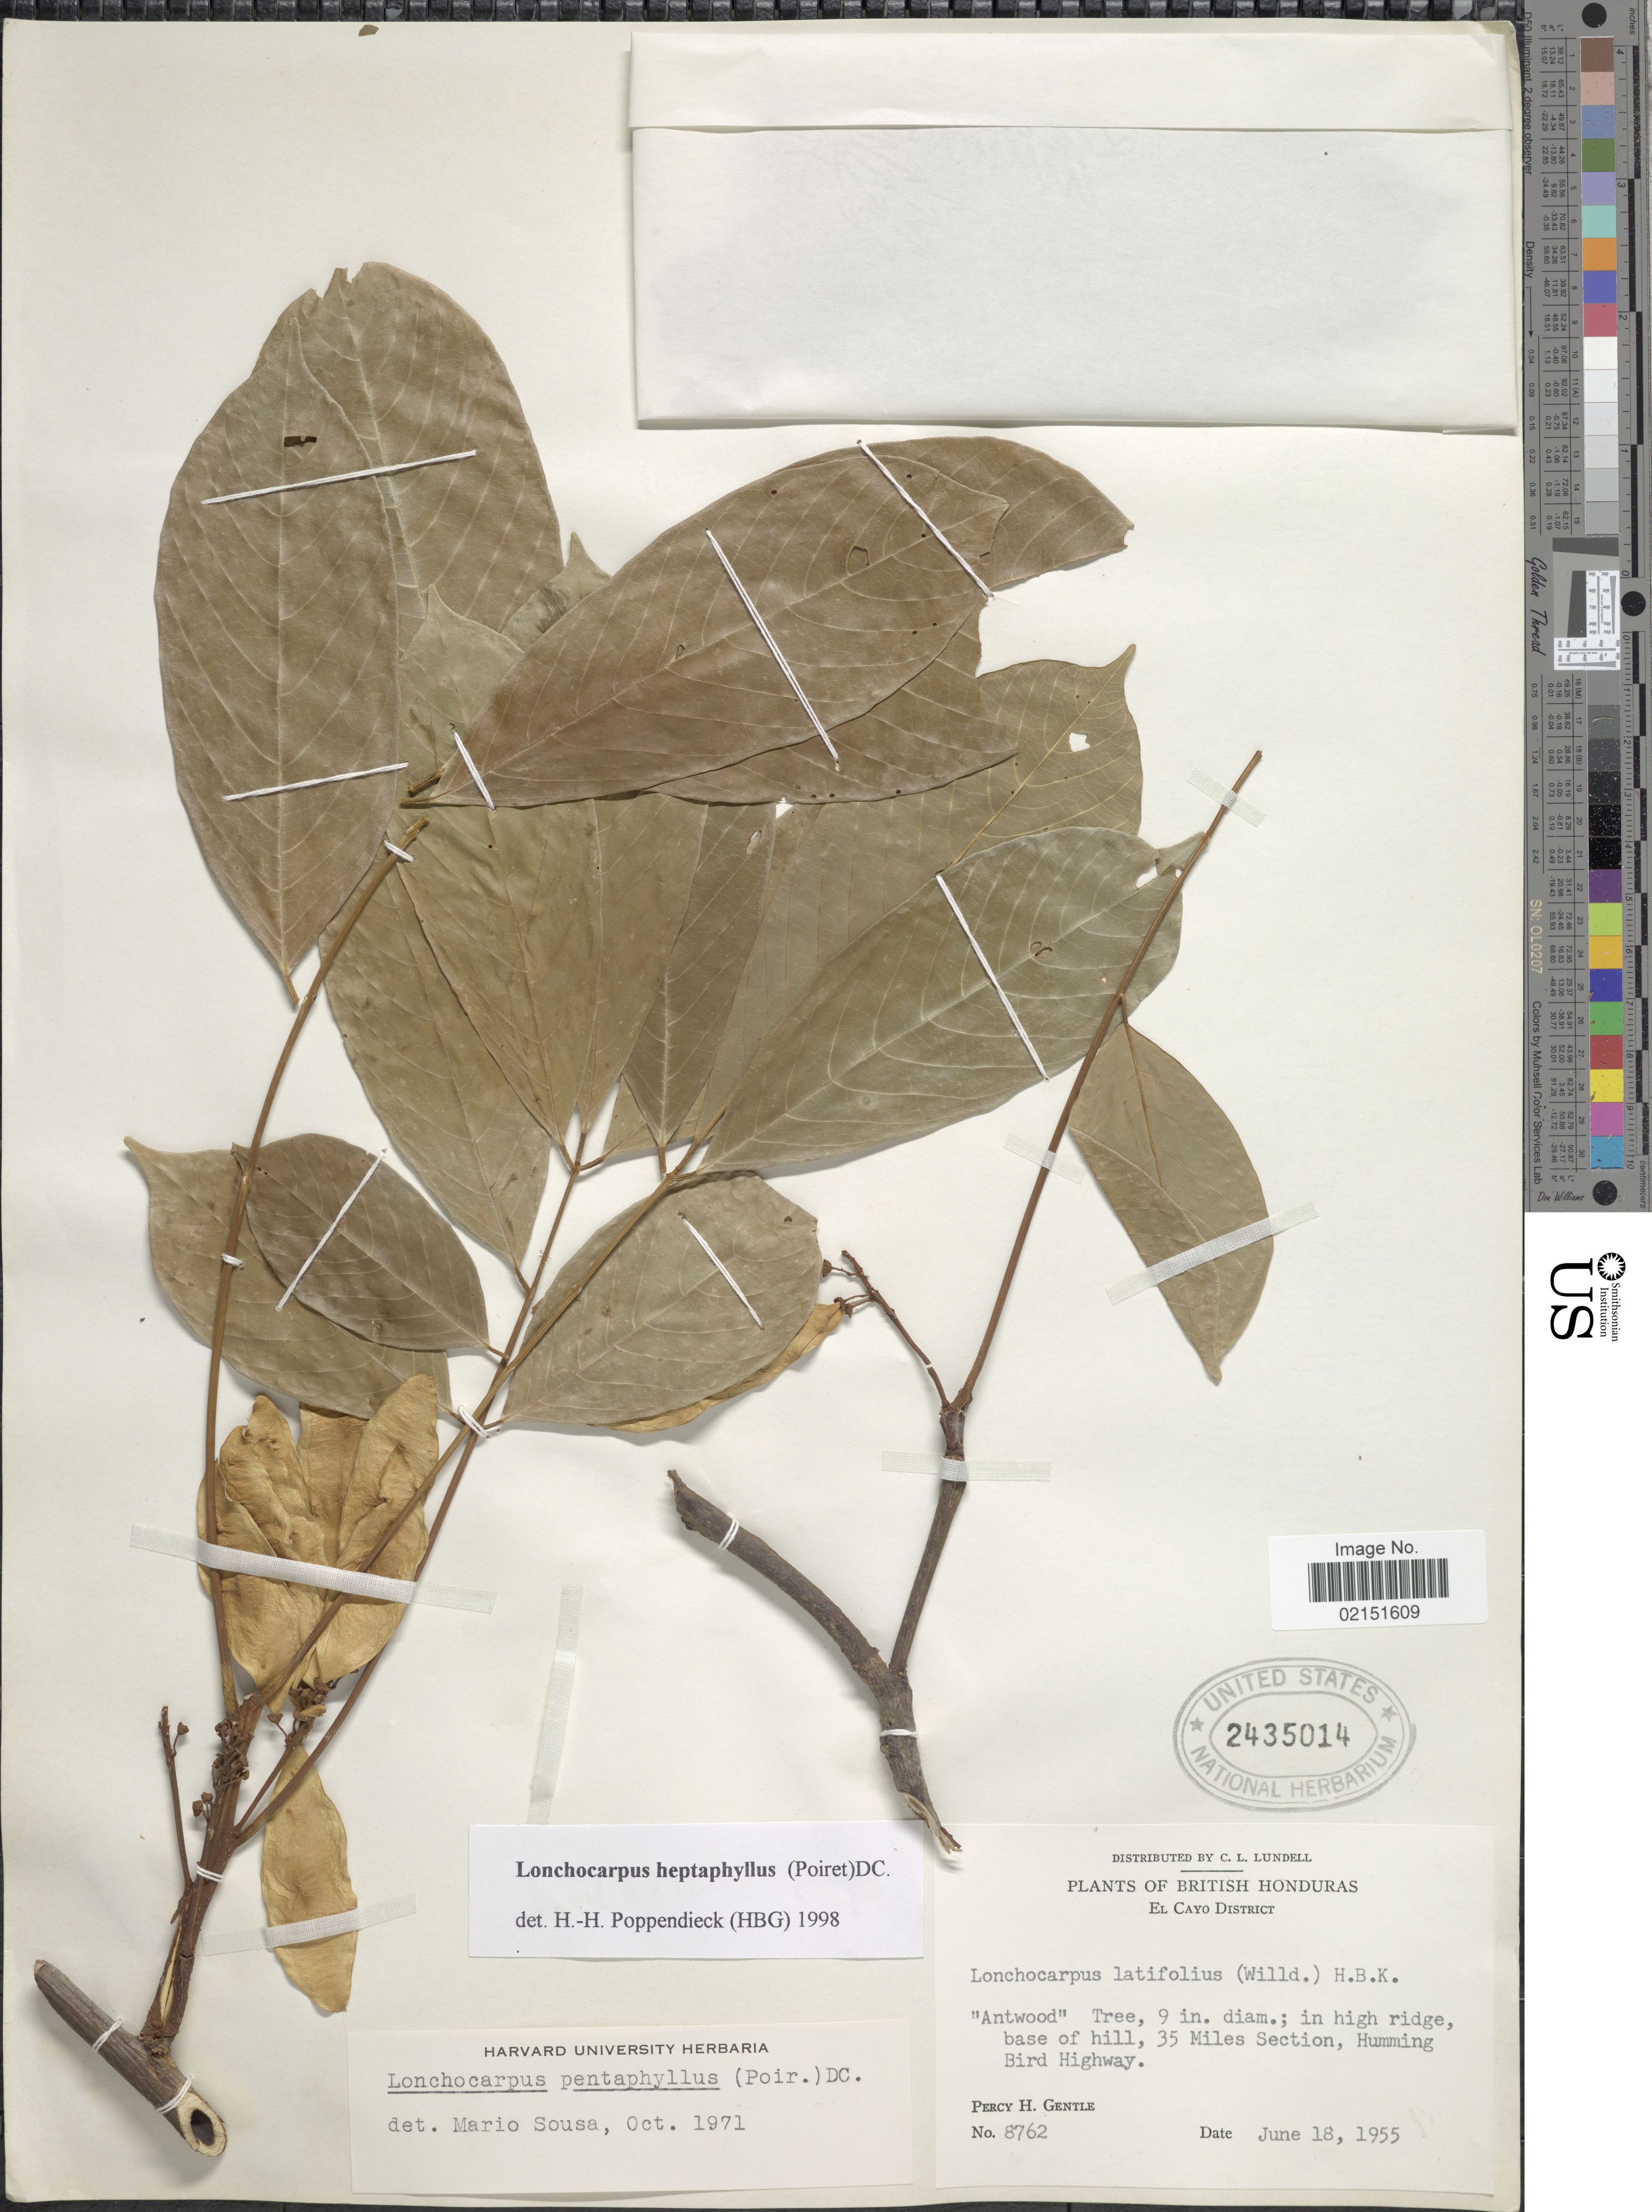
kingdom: Plantae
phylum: Tracheophyta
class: Magnoliopsida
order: Fabales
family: Fabaceae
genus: Lonchocarpus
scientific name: Lonchocarpus heptaphyllus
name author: (Poir.) DC.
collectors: P. H. Gentle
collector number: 8762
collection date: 1955-06-18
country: Belize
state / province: Cayo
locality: British Honduras. El Cayo District. In high ridge, base of hill, 35 Miles Section, Humming Bird Highway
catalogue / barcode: US 2435014